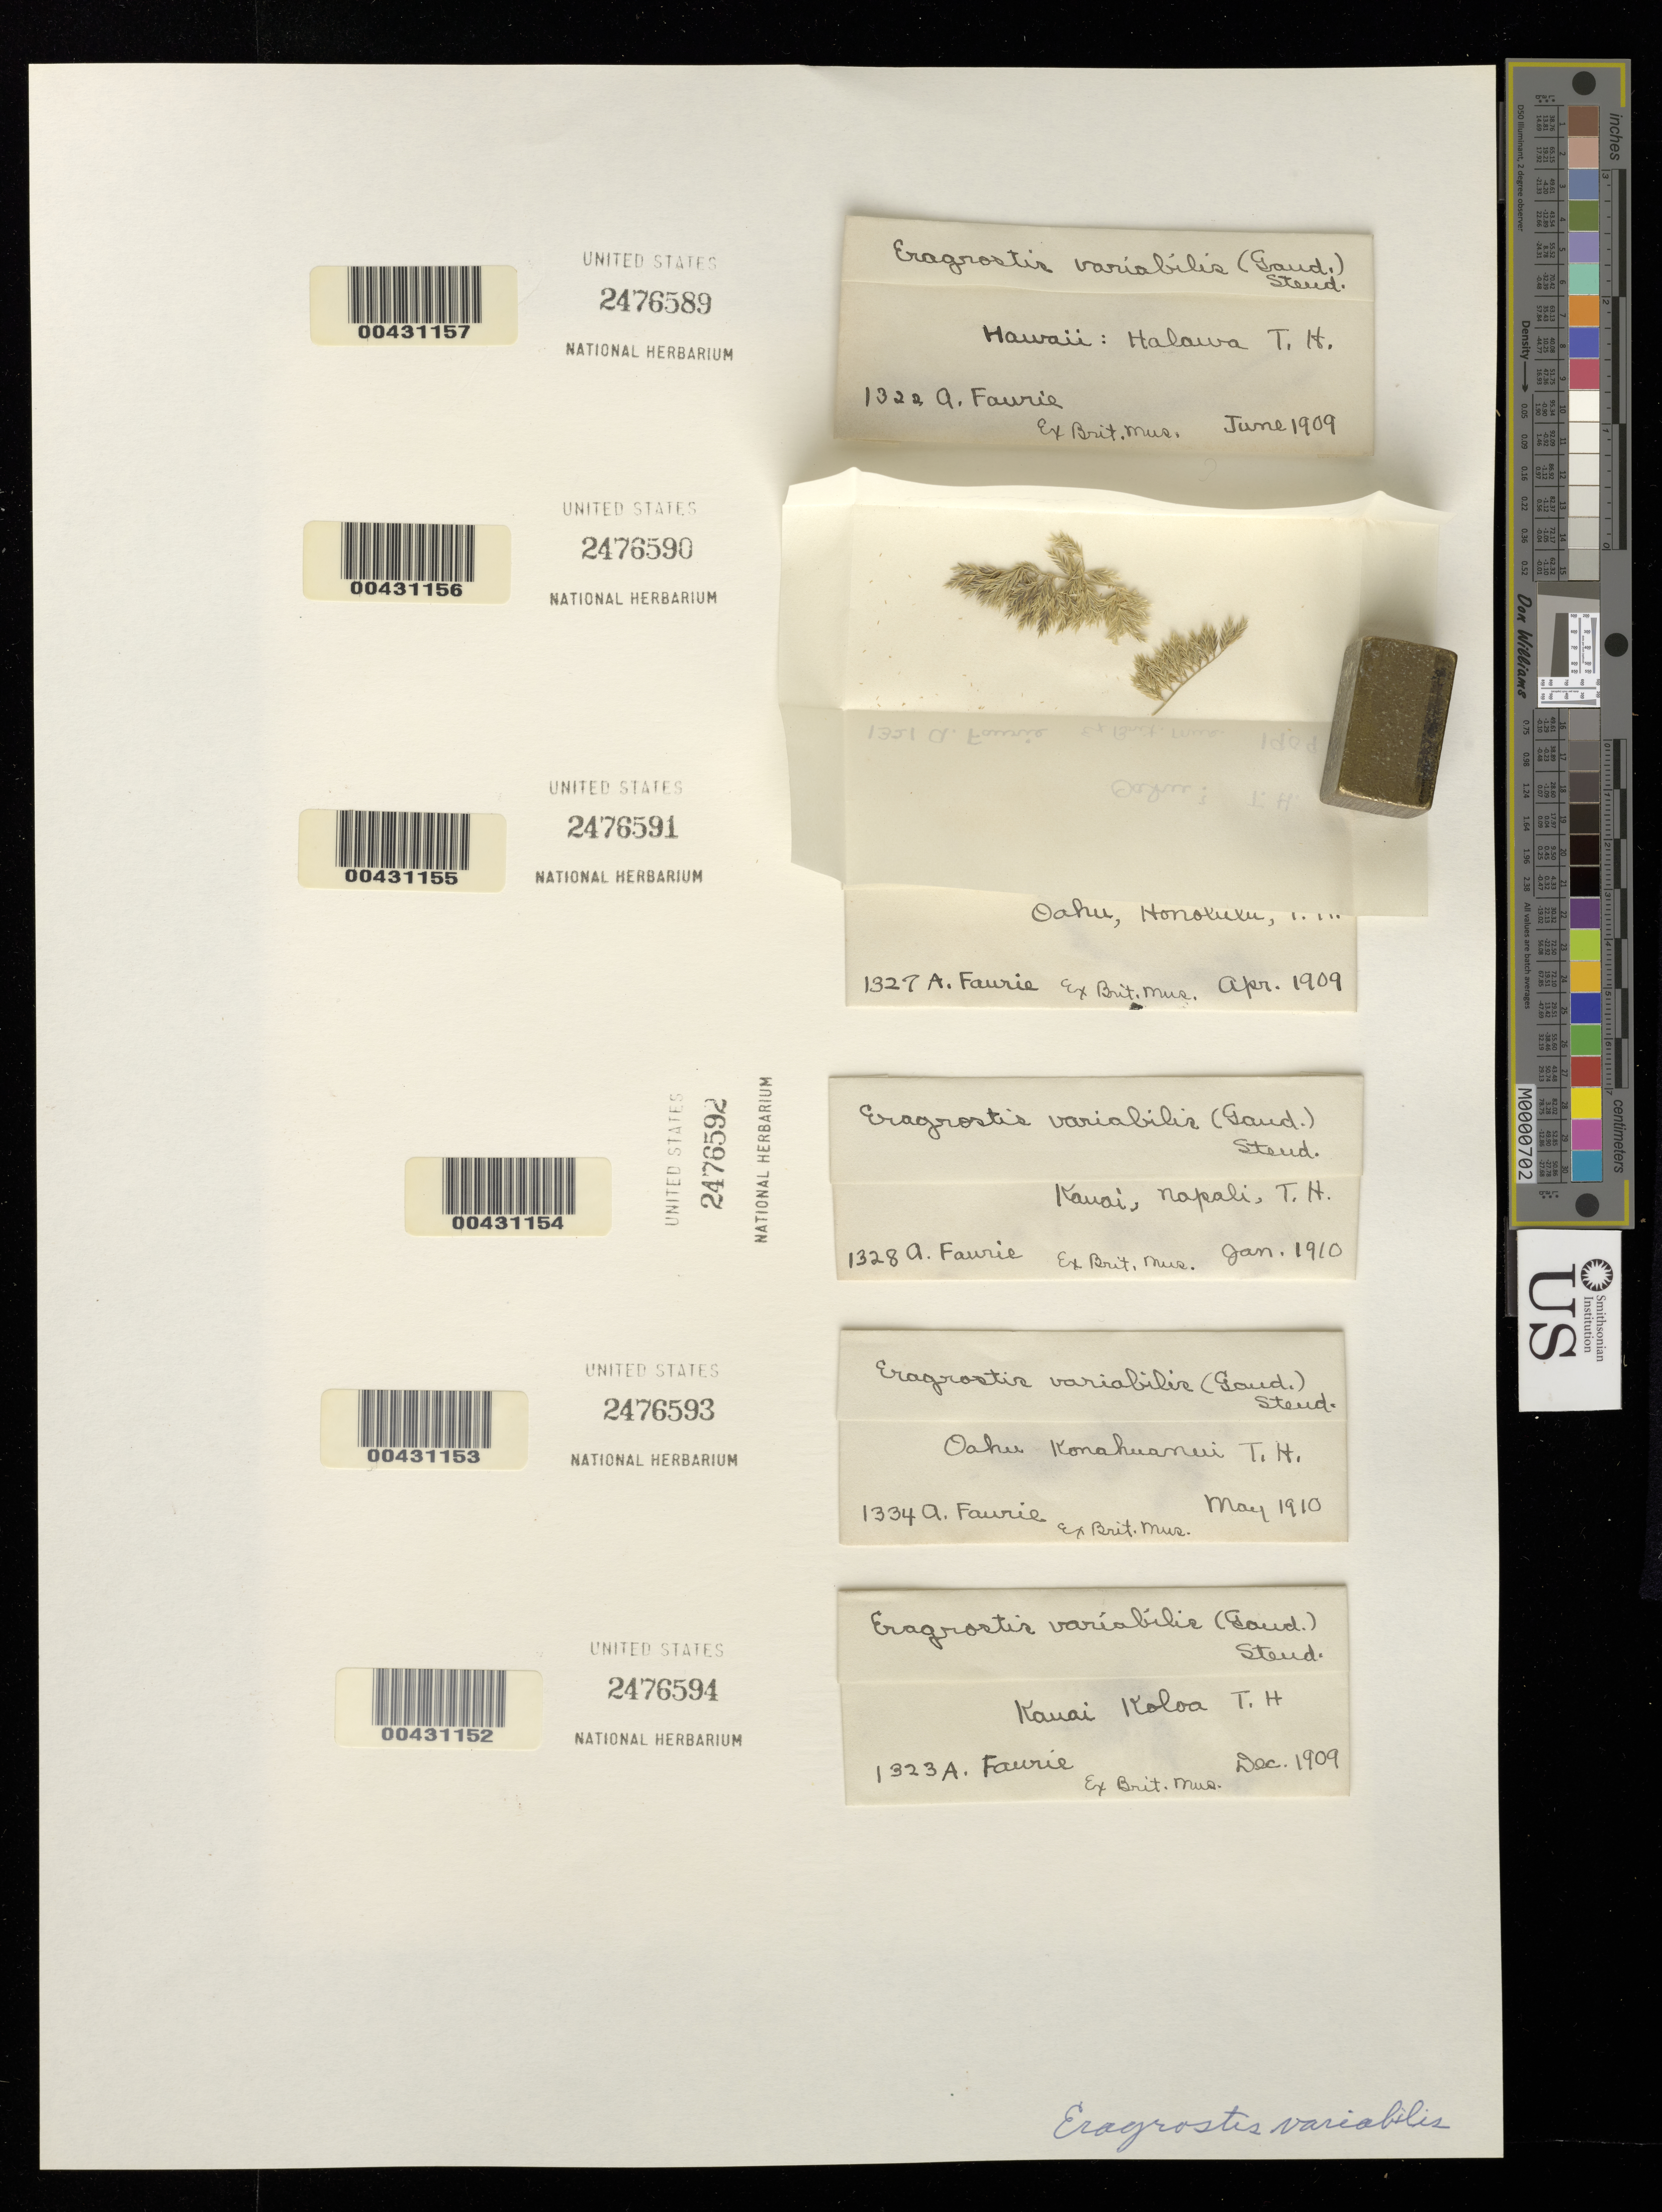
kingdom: Plantae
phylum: Tracheophyta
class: Liliopsida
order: Poales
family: Poaceae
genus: Eragrostis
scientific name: Eragrostis variabilis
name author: (Gaudich.) Steud.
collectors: A. Faurie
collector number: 1321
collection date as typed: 1909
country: United States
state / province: Hawaii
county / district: Honolulu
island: Oahu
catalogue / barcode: US 2476590